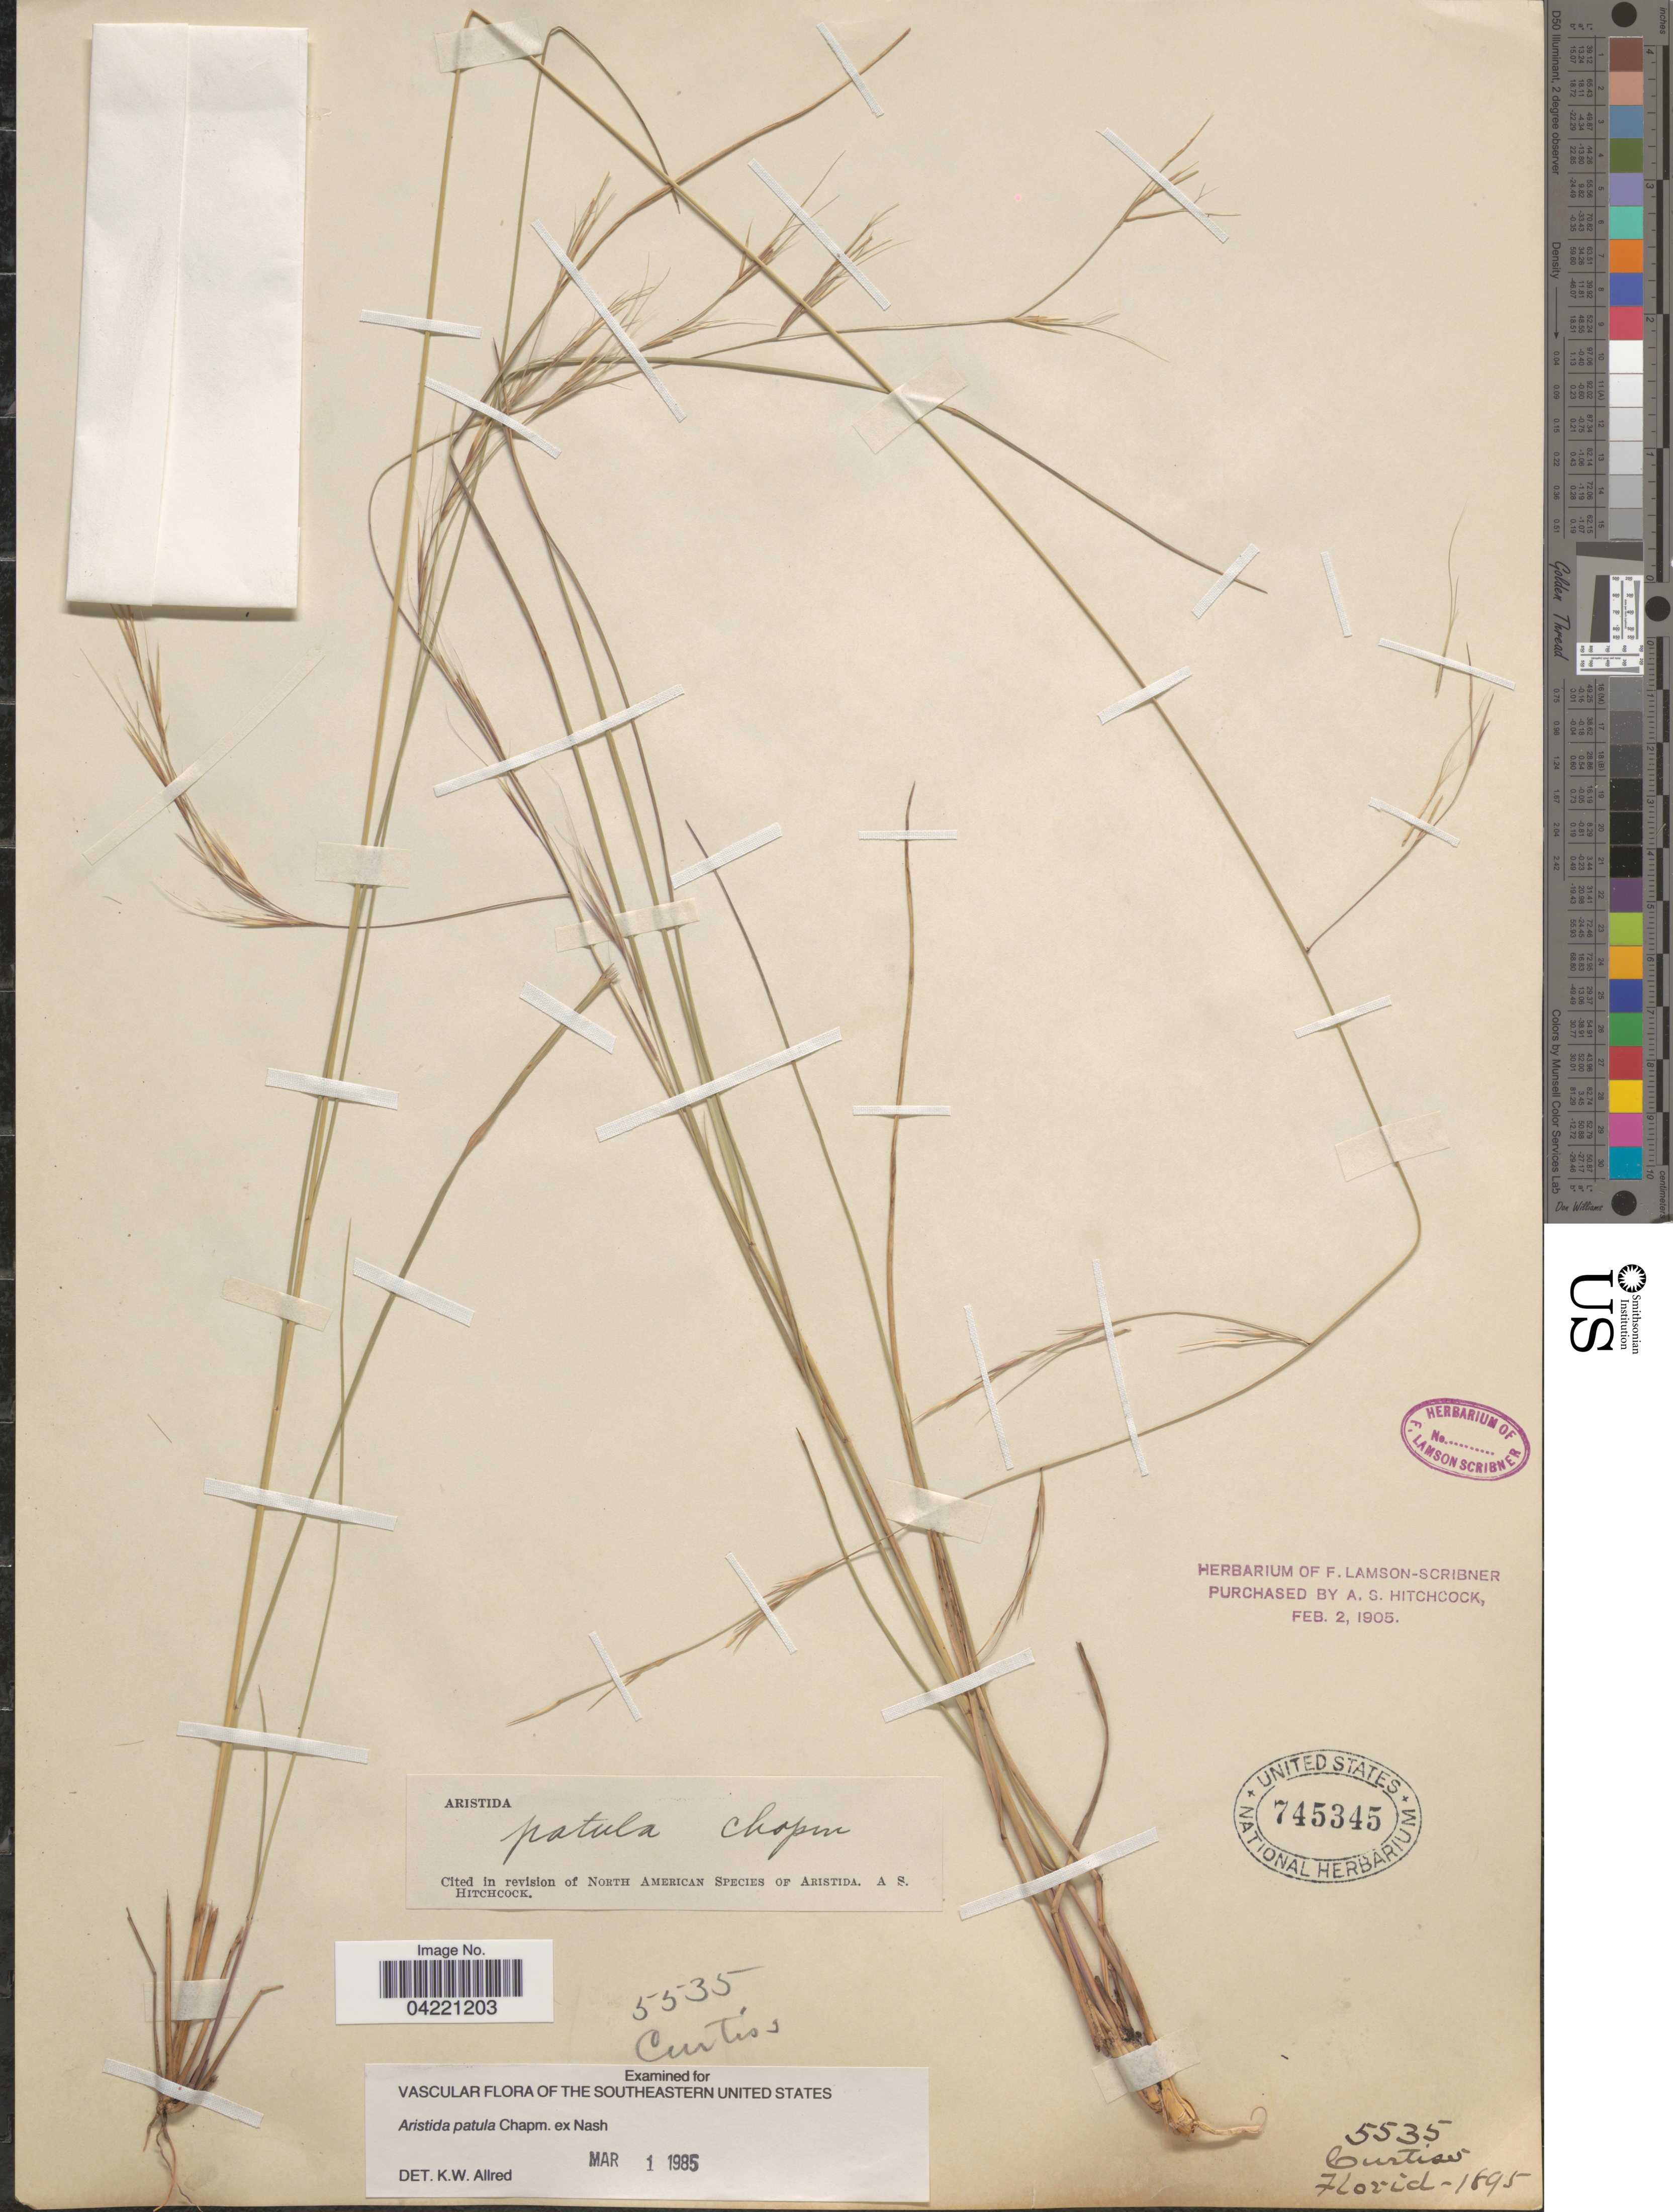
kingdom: Plantae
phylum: Tracheophyta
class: Liliopsida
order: Poales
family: Poaceae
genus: Aristida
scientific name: Aristida patula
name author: Chapm. ex Nash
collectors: -. Curtiss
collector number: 5535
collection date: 1895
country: United States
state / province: Florida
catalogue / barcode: US 745345